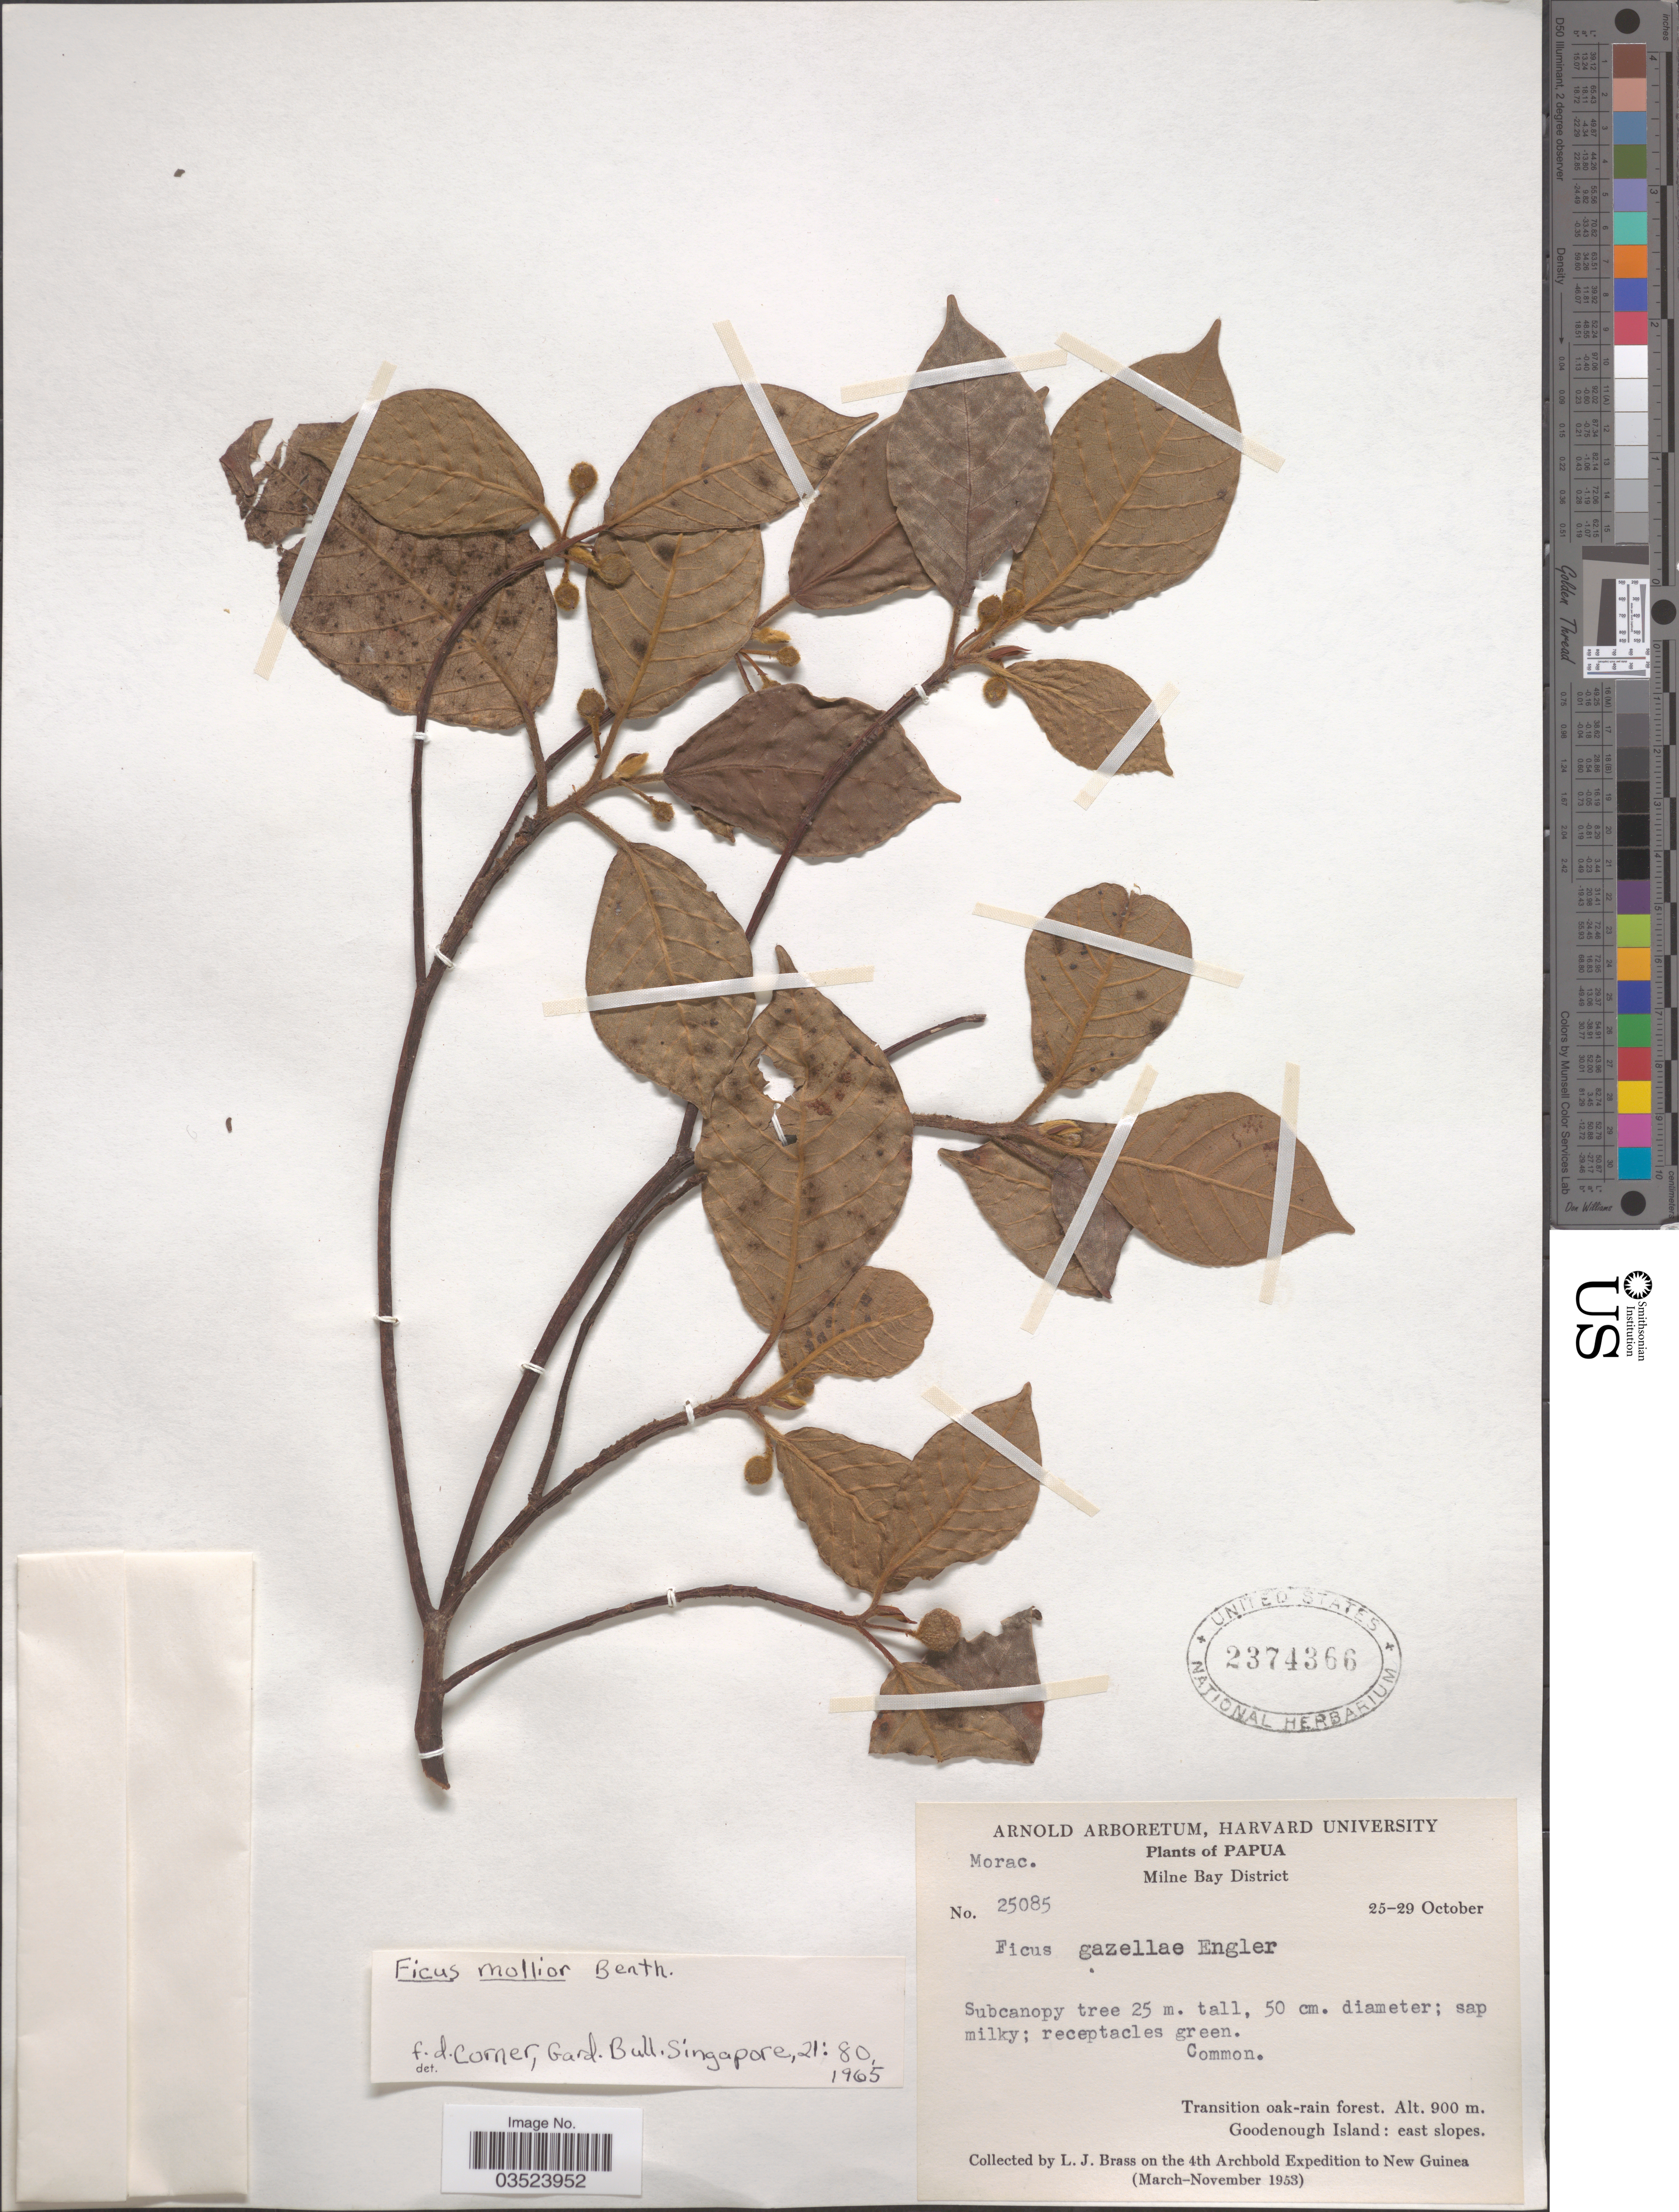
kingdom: Plantae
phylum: Tracheophyta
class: Magnoliopsida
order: Rosales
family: Moraceae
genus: Ficus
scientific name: Ficus mollior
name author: F. Muell. ex Benth.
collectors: L. J. Brass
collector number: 25085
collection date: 1953-10-25/1953-10-29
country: Papua New Guinea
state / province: Milne Bay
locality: Papua. Milne Bay District. Goodenough Island: east slopes.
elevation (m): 900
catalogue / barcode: US 2374366